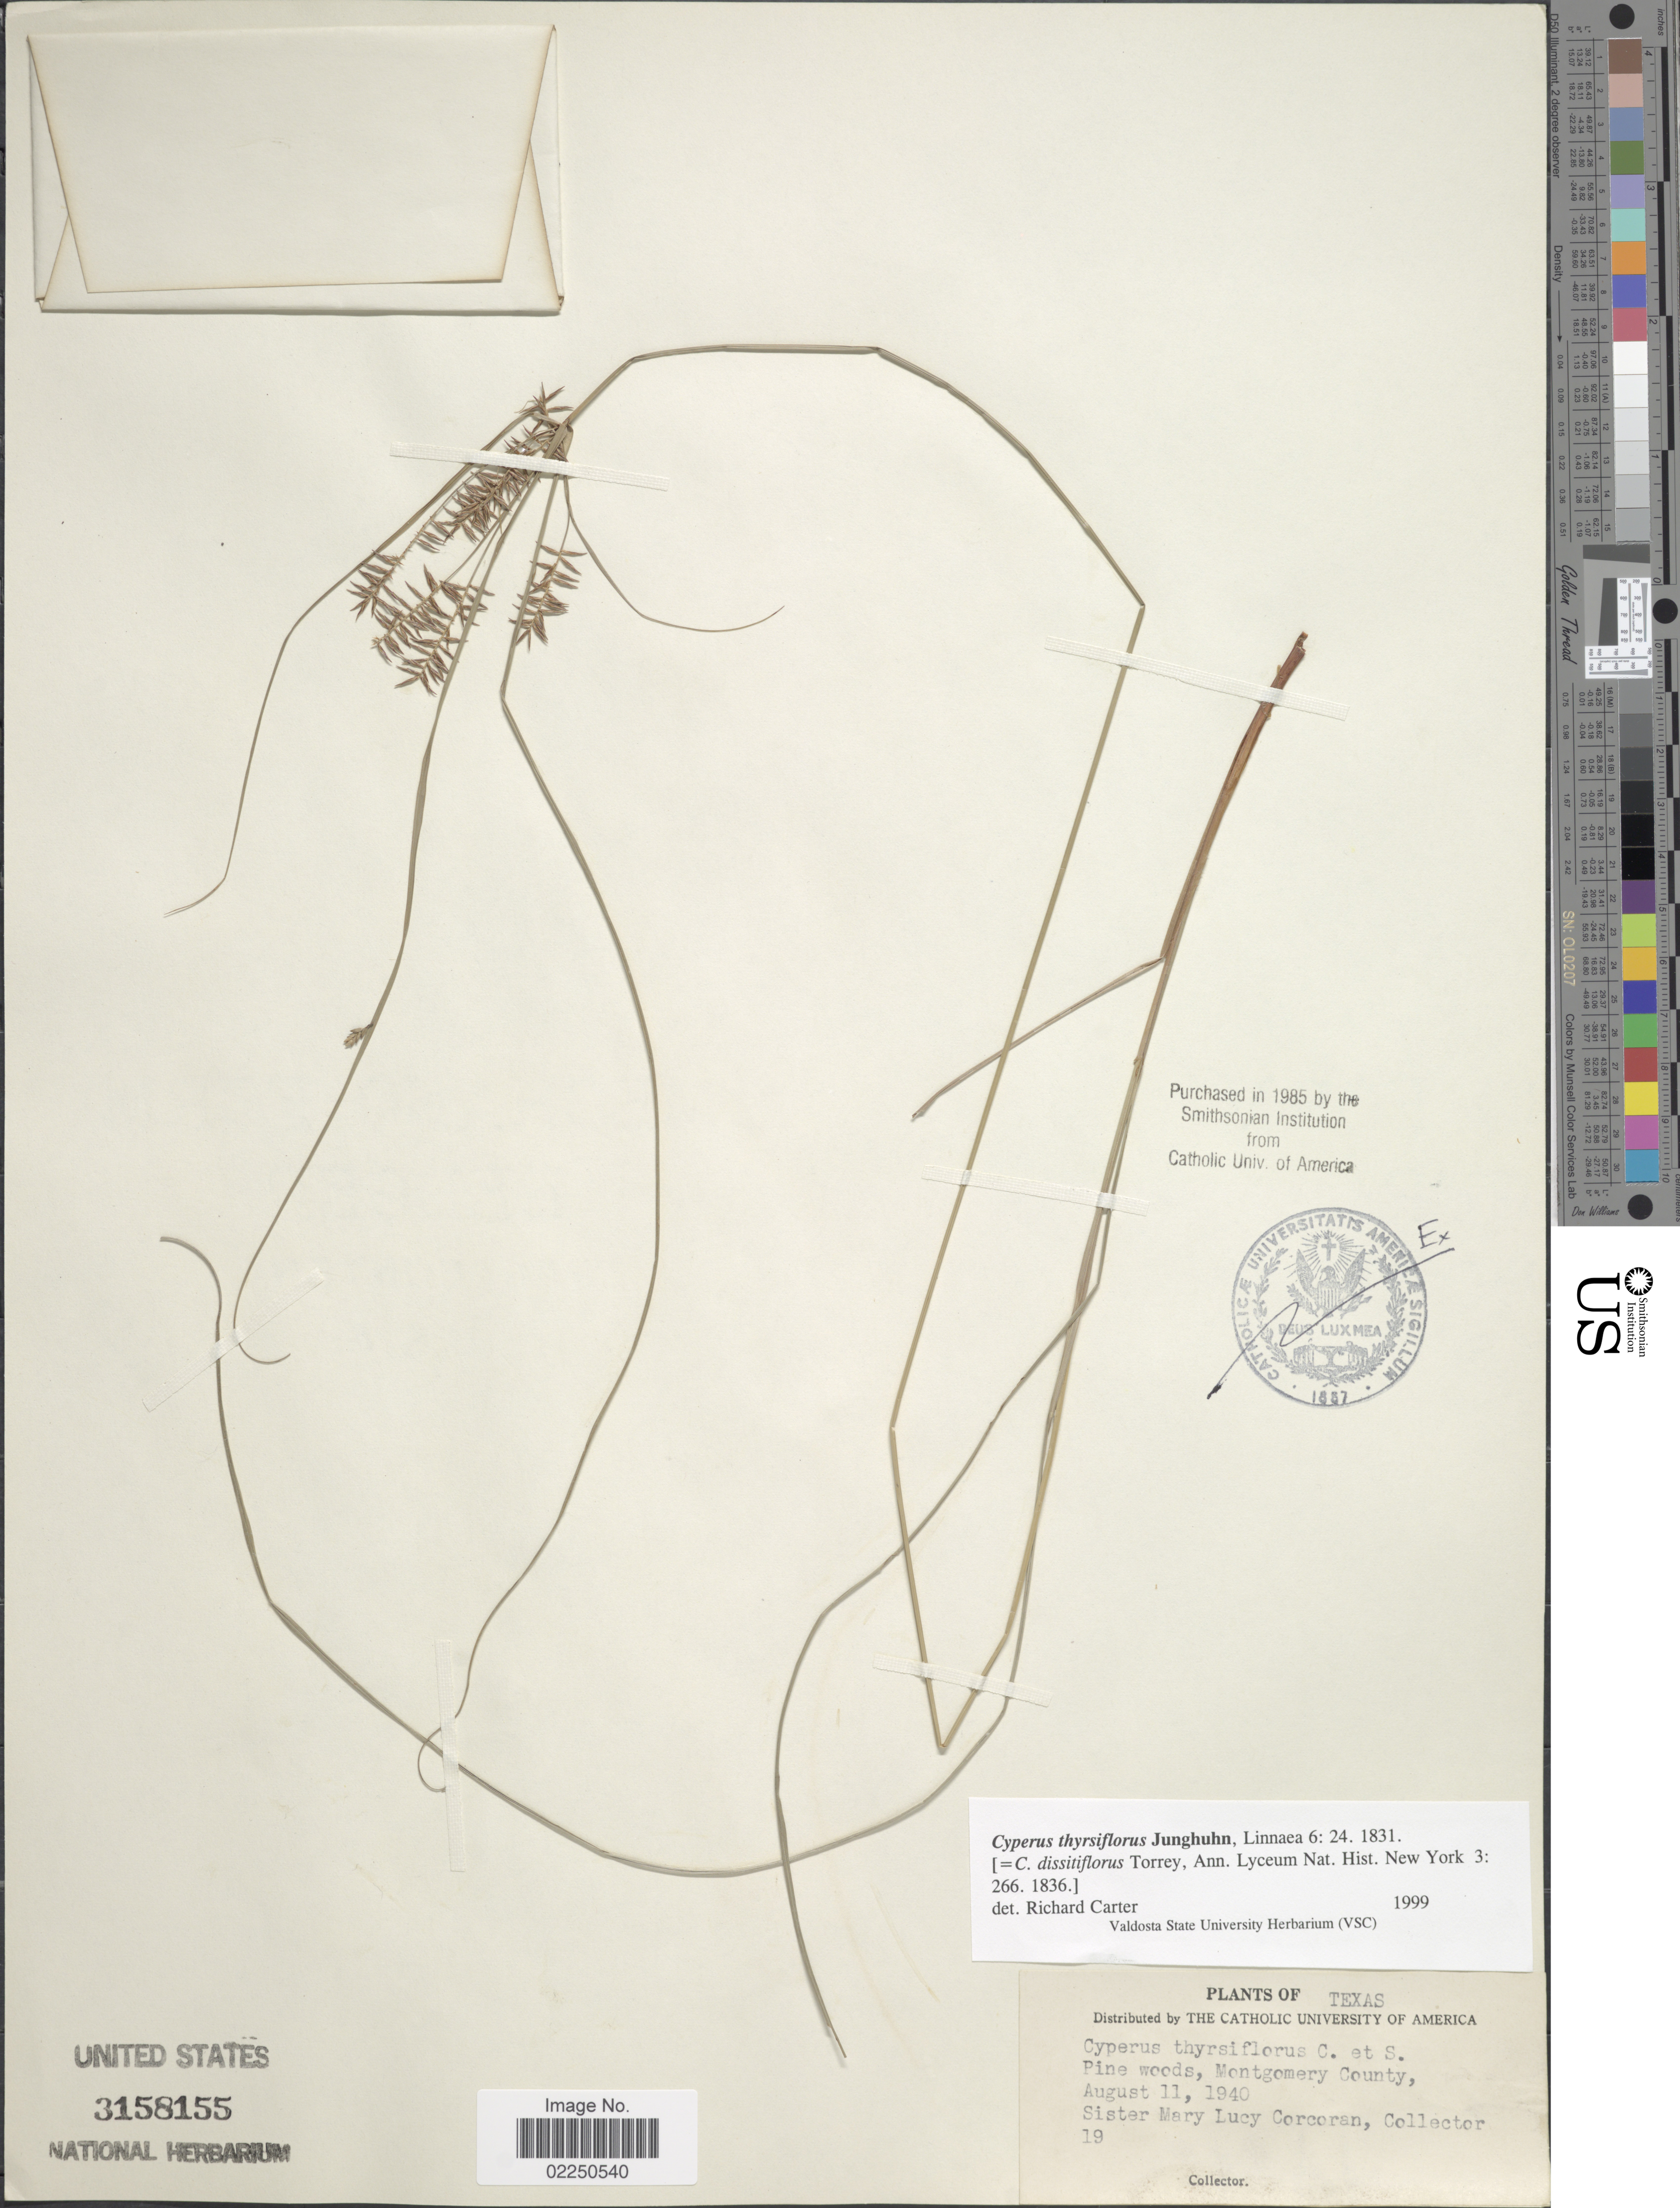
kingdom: Plantae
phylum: Tracheophyta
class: Liliopsida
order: Poales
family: Cyperaceae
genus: Cyperus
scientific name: Cyperus thyrsiflorus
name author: Jungh.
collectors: M. Corcoran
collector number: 19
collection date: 1940-08-11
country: United States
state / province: Texas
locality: Pine woods, Montgomery County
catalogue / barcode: US 3158155